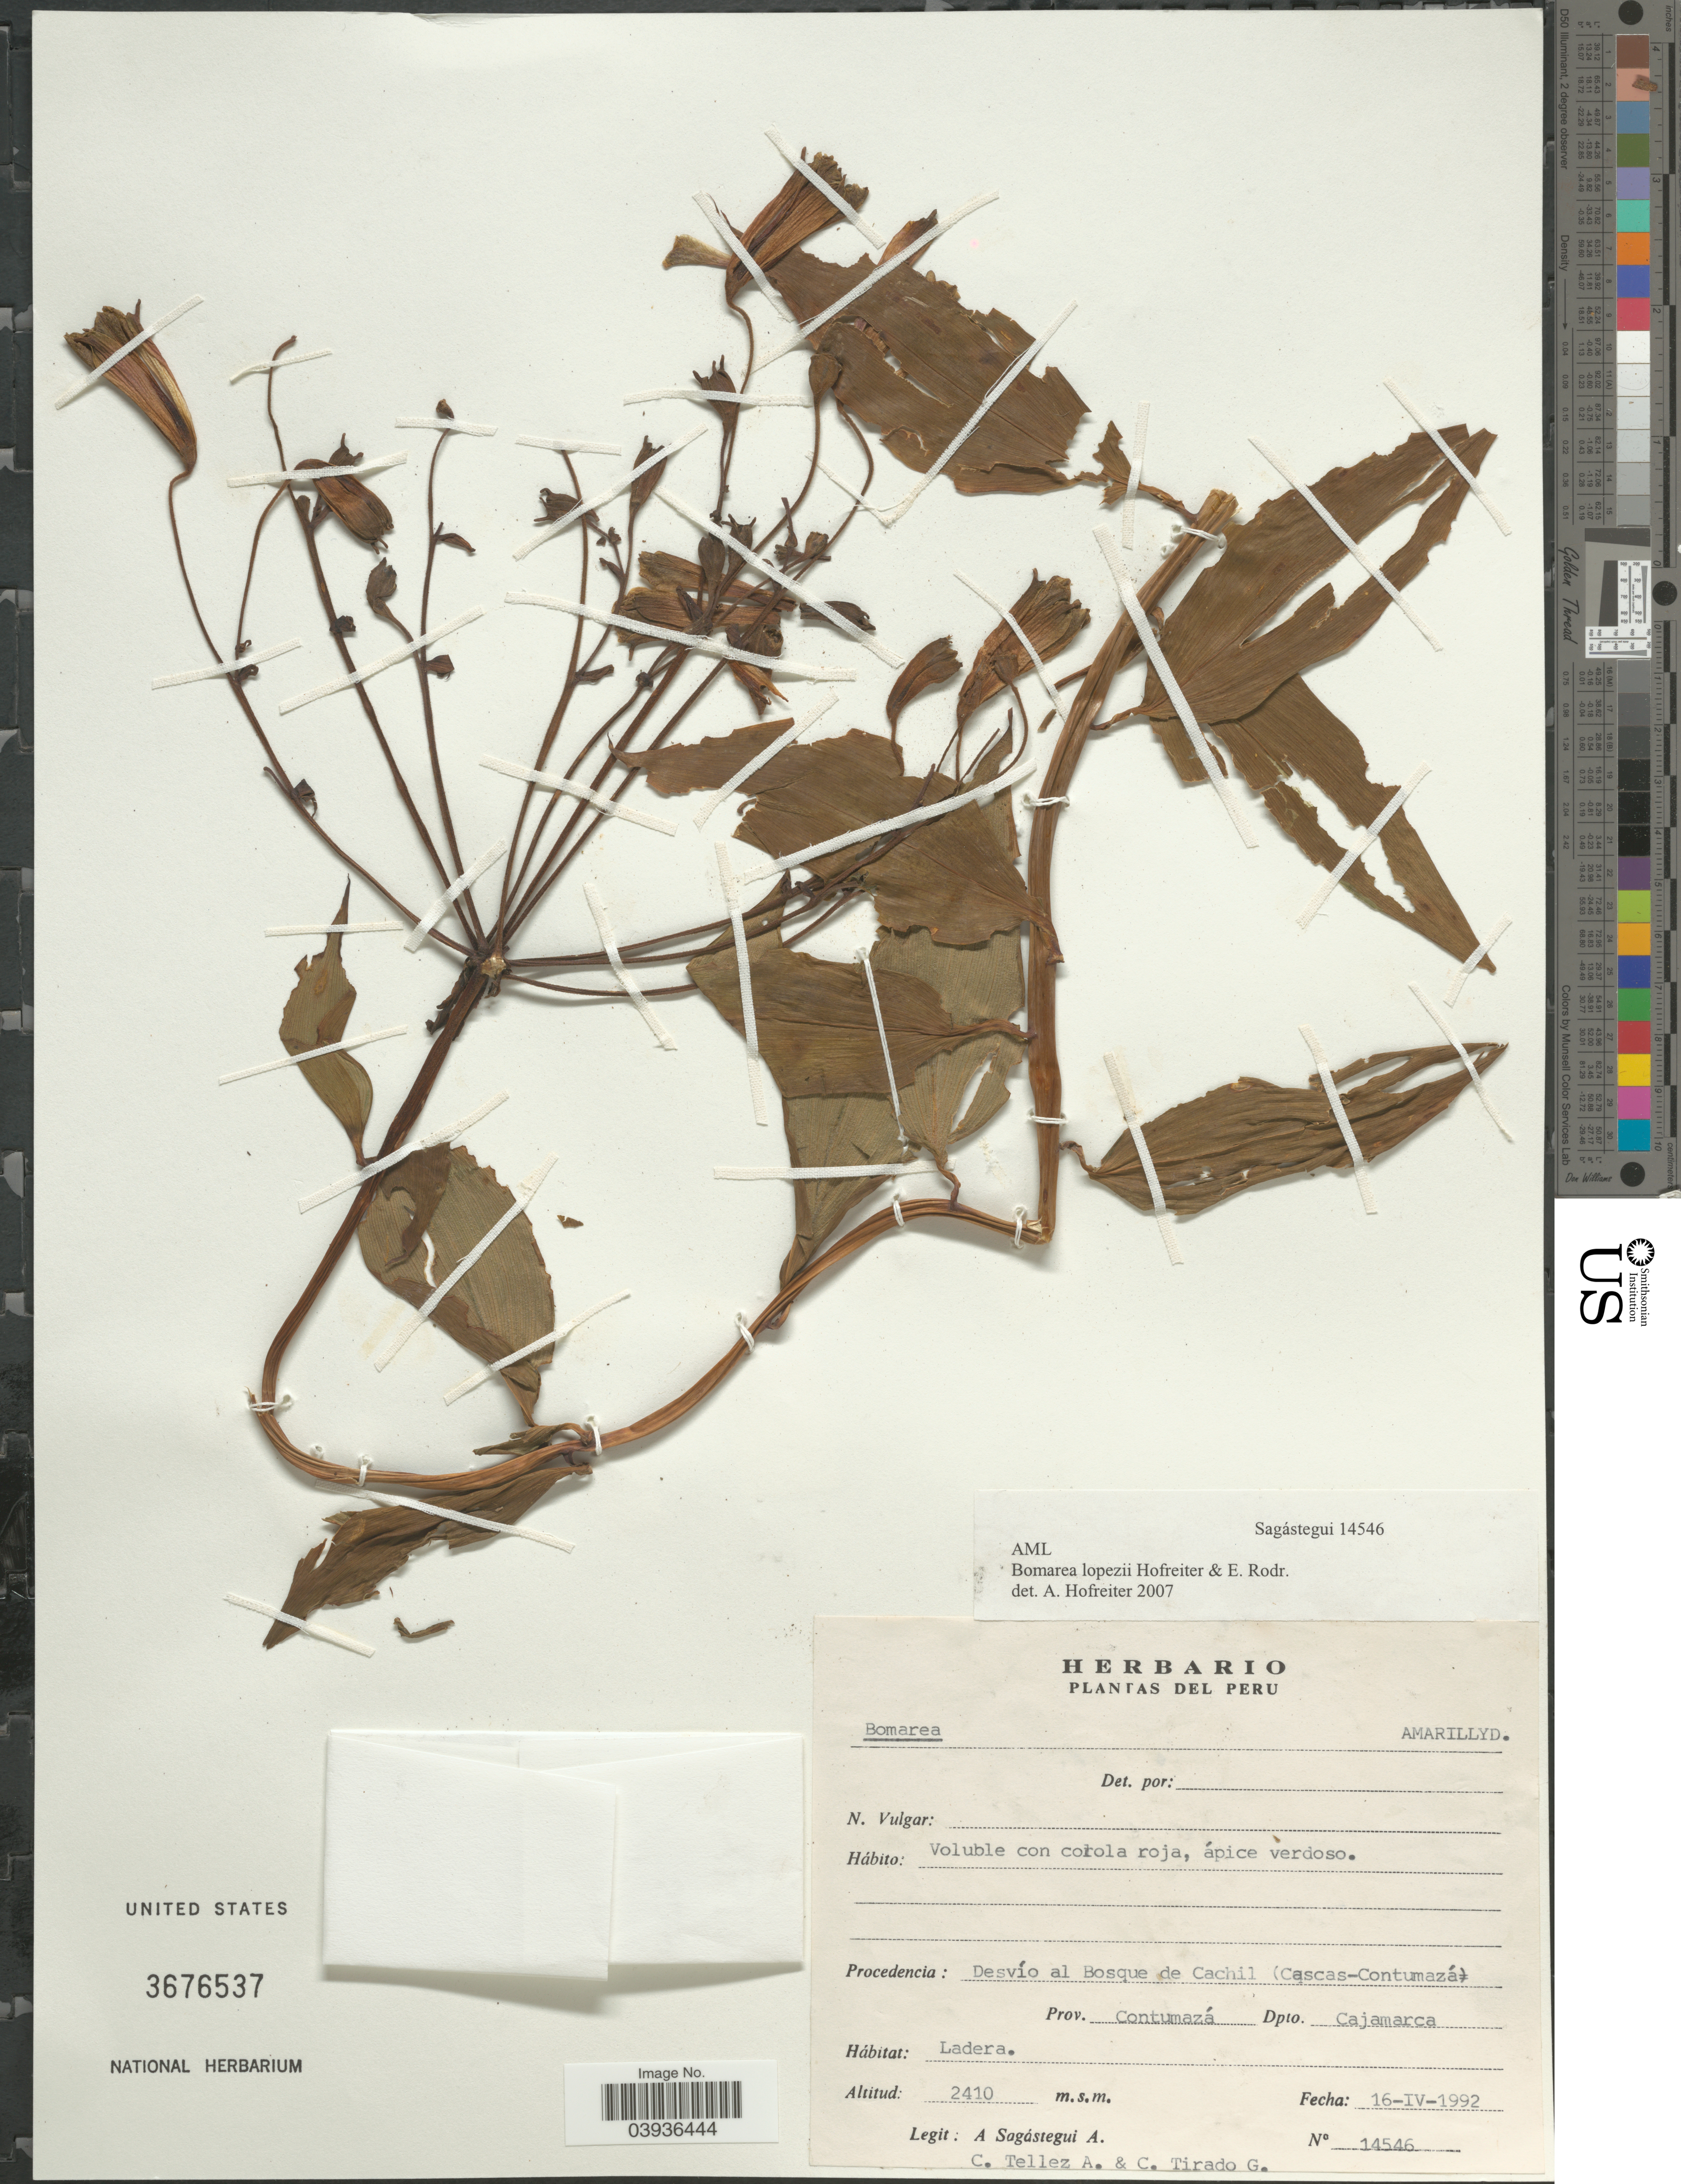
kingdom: Plantae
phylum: Tracheophyta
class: Liliopsida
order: Liliales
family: Alstroemeriaceae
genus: Bomarea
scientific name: Bomarea lopezii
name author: Hofreiter & E. Rodr.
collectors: A. Sagástegui A., C. Tellez-A. & C. Tirado G.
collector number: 14546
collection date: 1992-04-16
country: Peru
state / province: Cajamarca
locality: Desvío a; Bosque de Cachil (Cascas-Contumazá) Prov. Contumazá. Dpto. Cajamarca.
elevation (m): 2410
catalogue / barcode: US 3676537